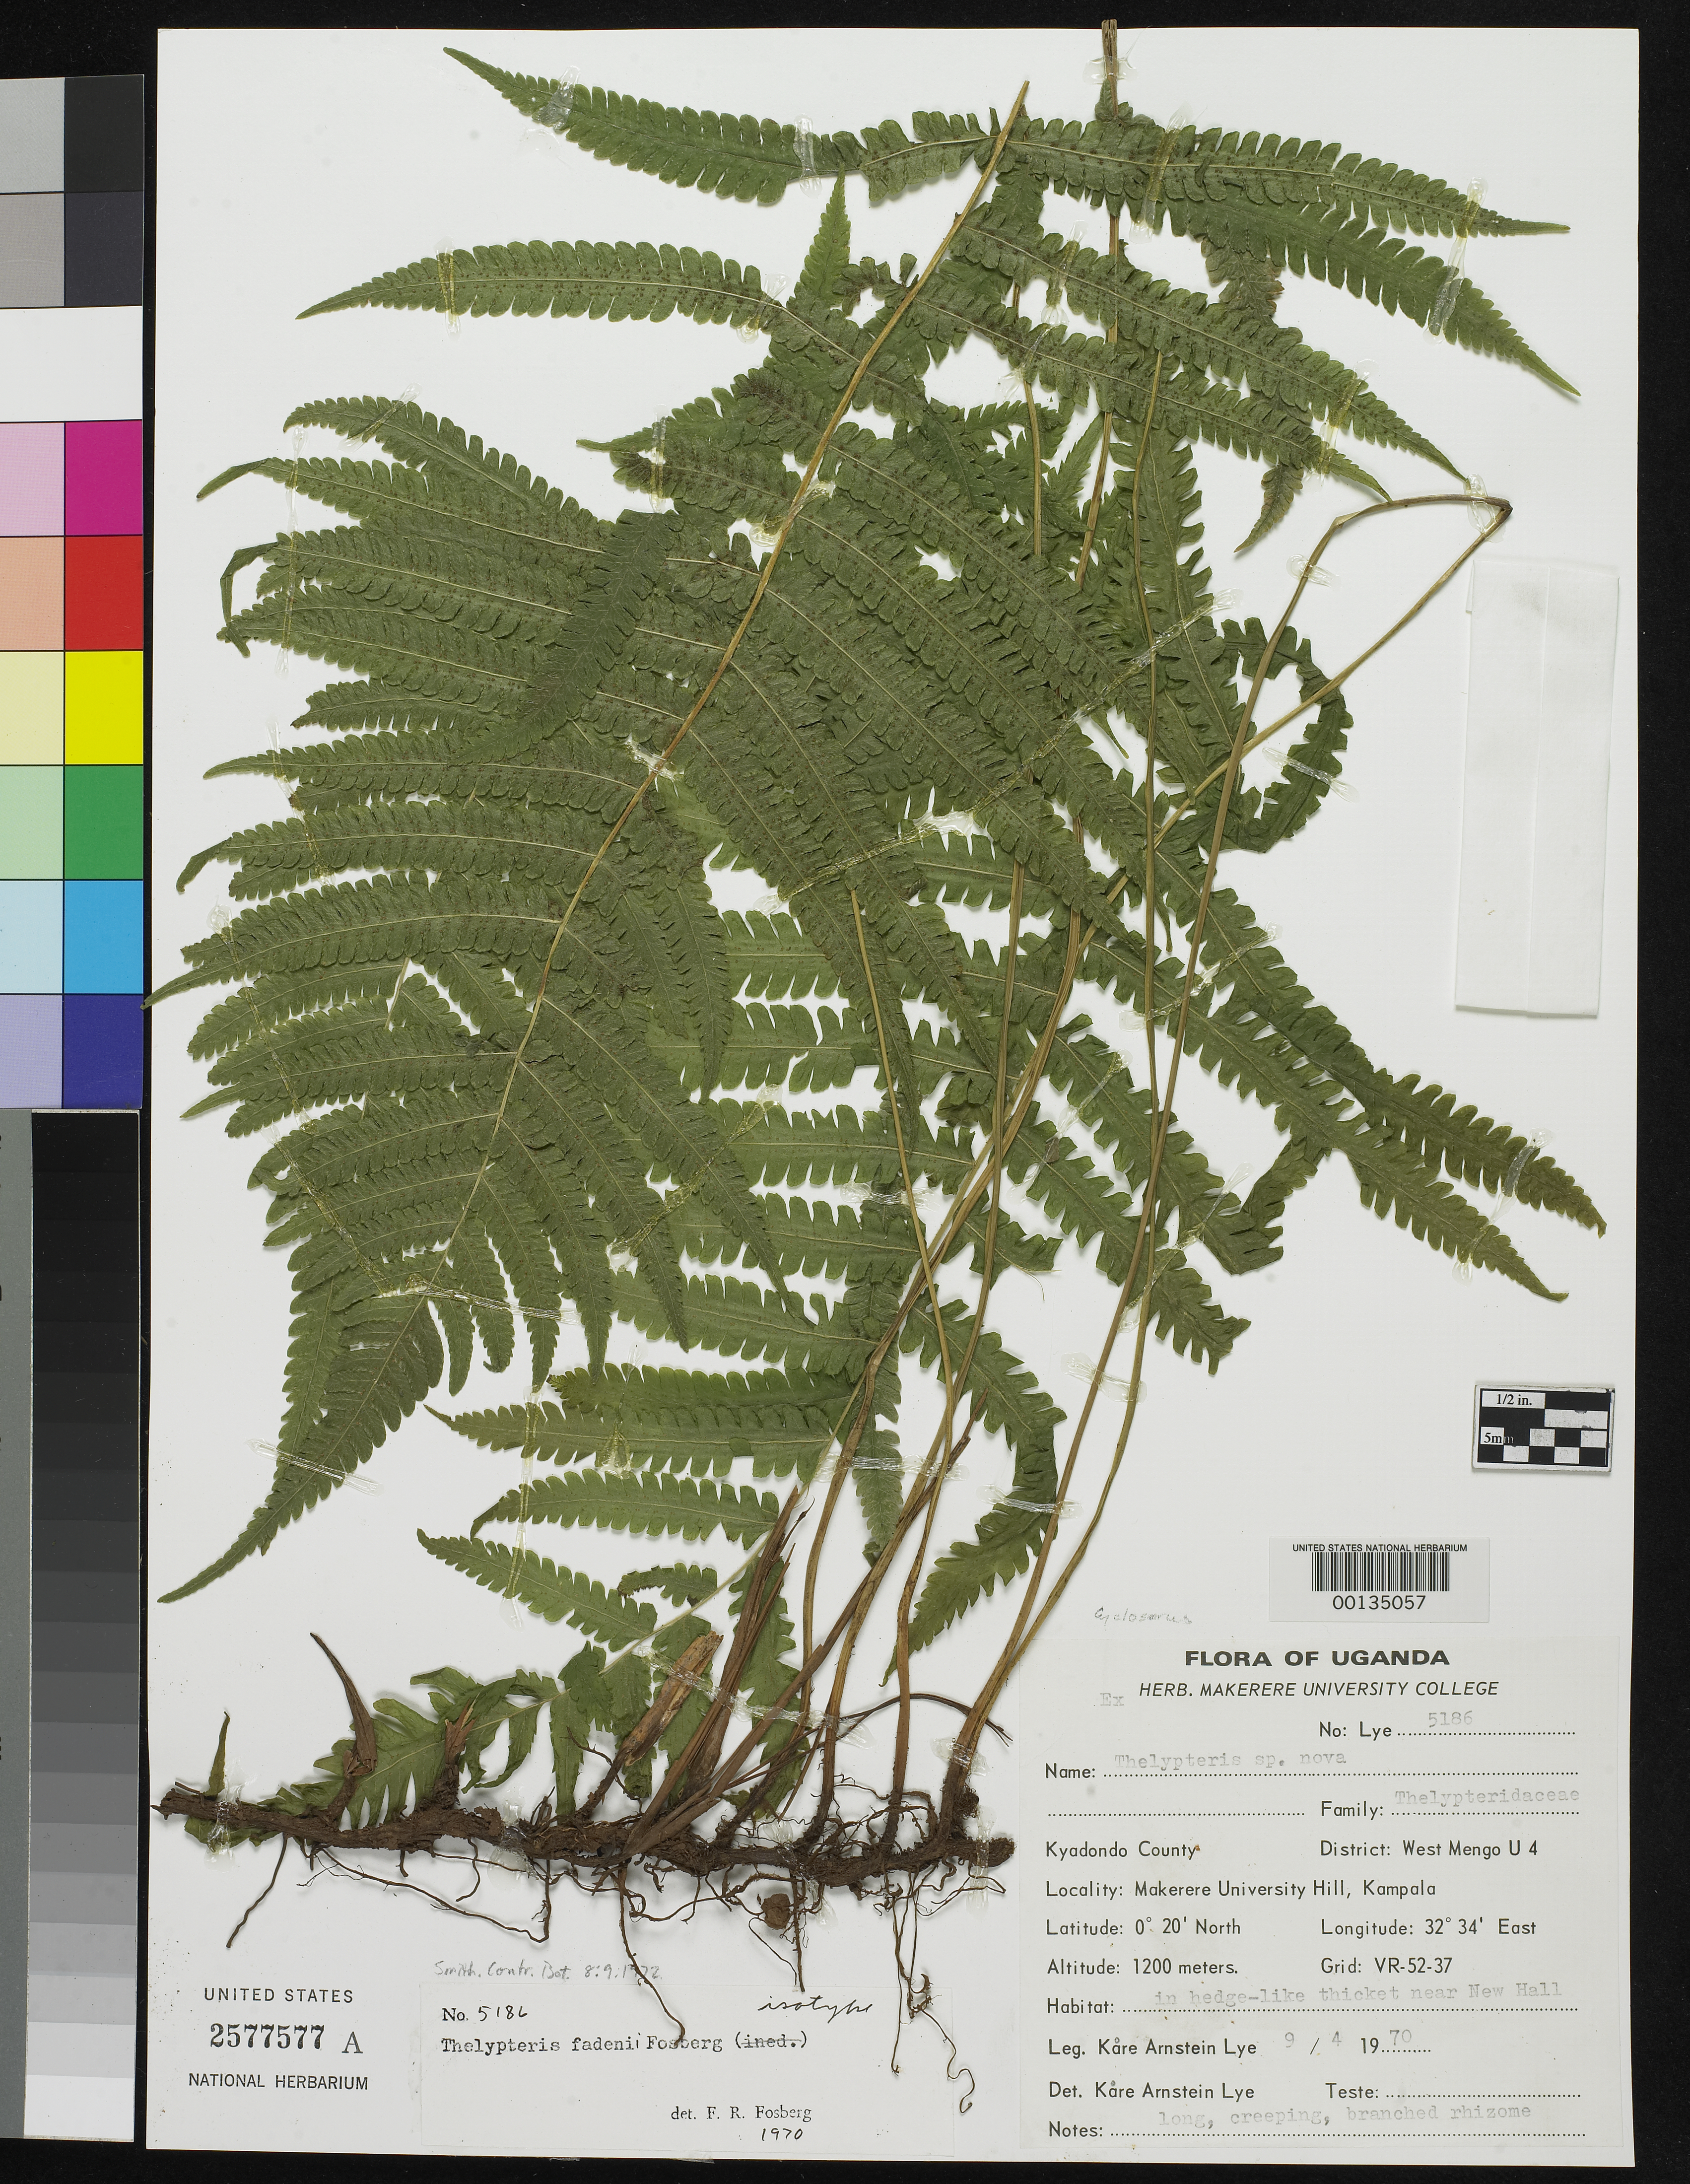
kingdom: Plantae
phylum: Tracheophyta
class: Polypodiopsida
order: Polypodiales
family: Thelypteridaceae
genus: Thelypteris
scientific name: Thelypteris fadenii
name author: Fosberg & Sachet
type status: Isotype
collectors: K. A. Lye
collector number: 5186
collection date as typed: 09 Apr 1970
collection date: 1970-04-09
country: Uganda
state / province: Central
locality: Makerere Univ. Hill, Kampala. Dyadondo. West Menga.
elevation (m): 1200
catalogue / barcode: US 2577577A